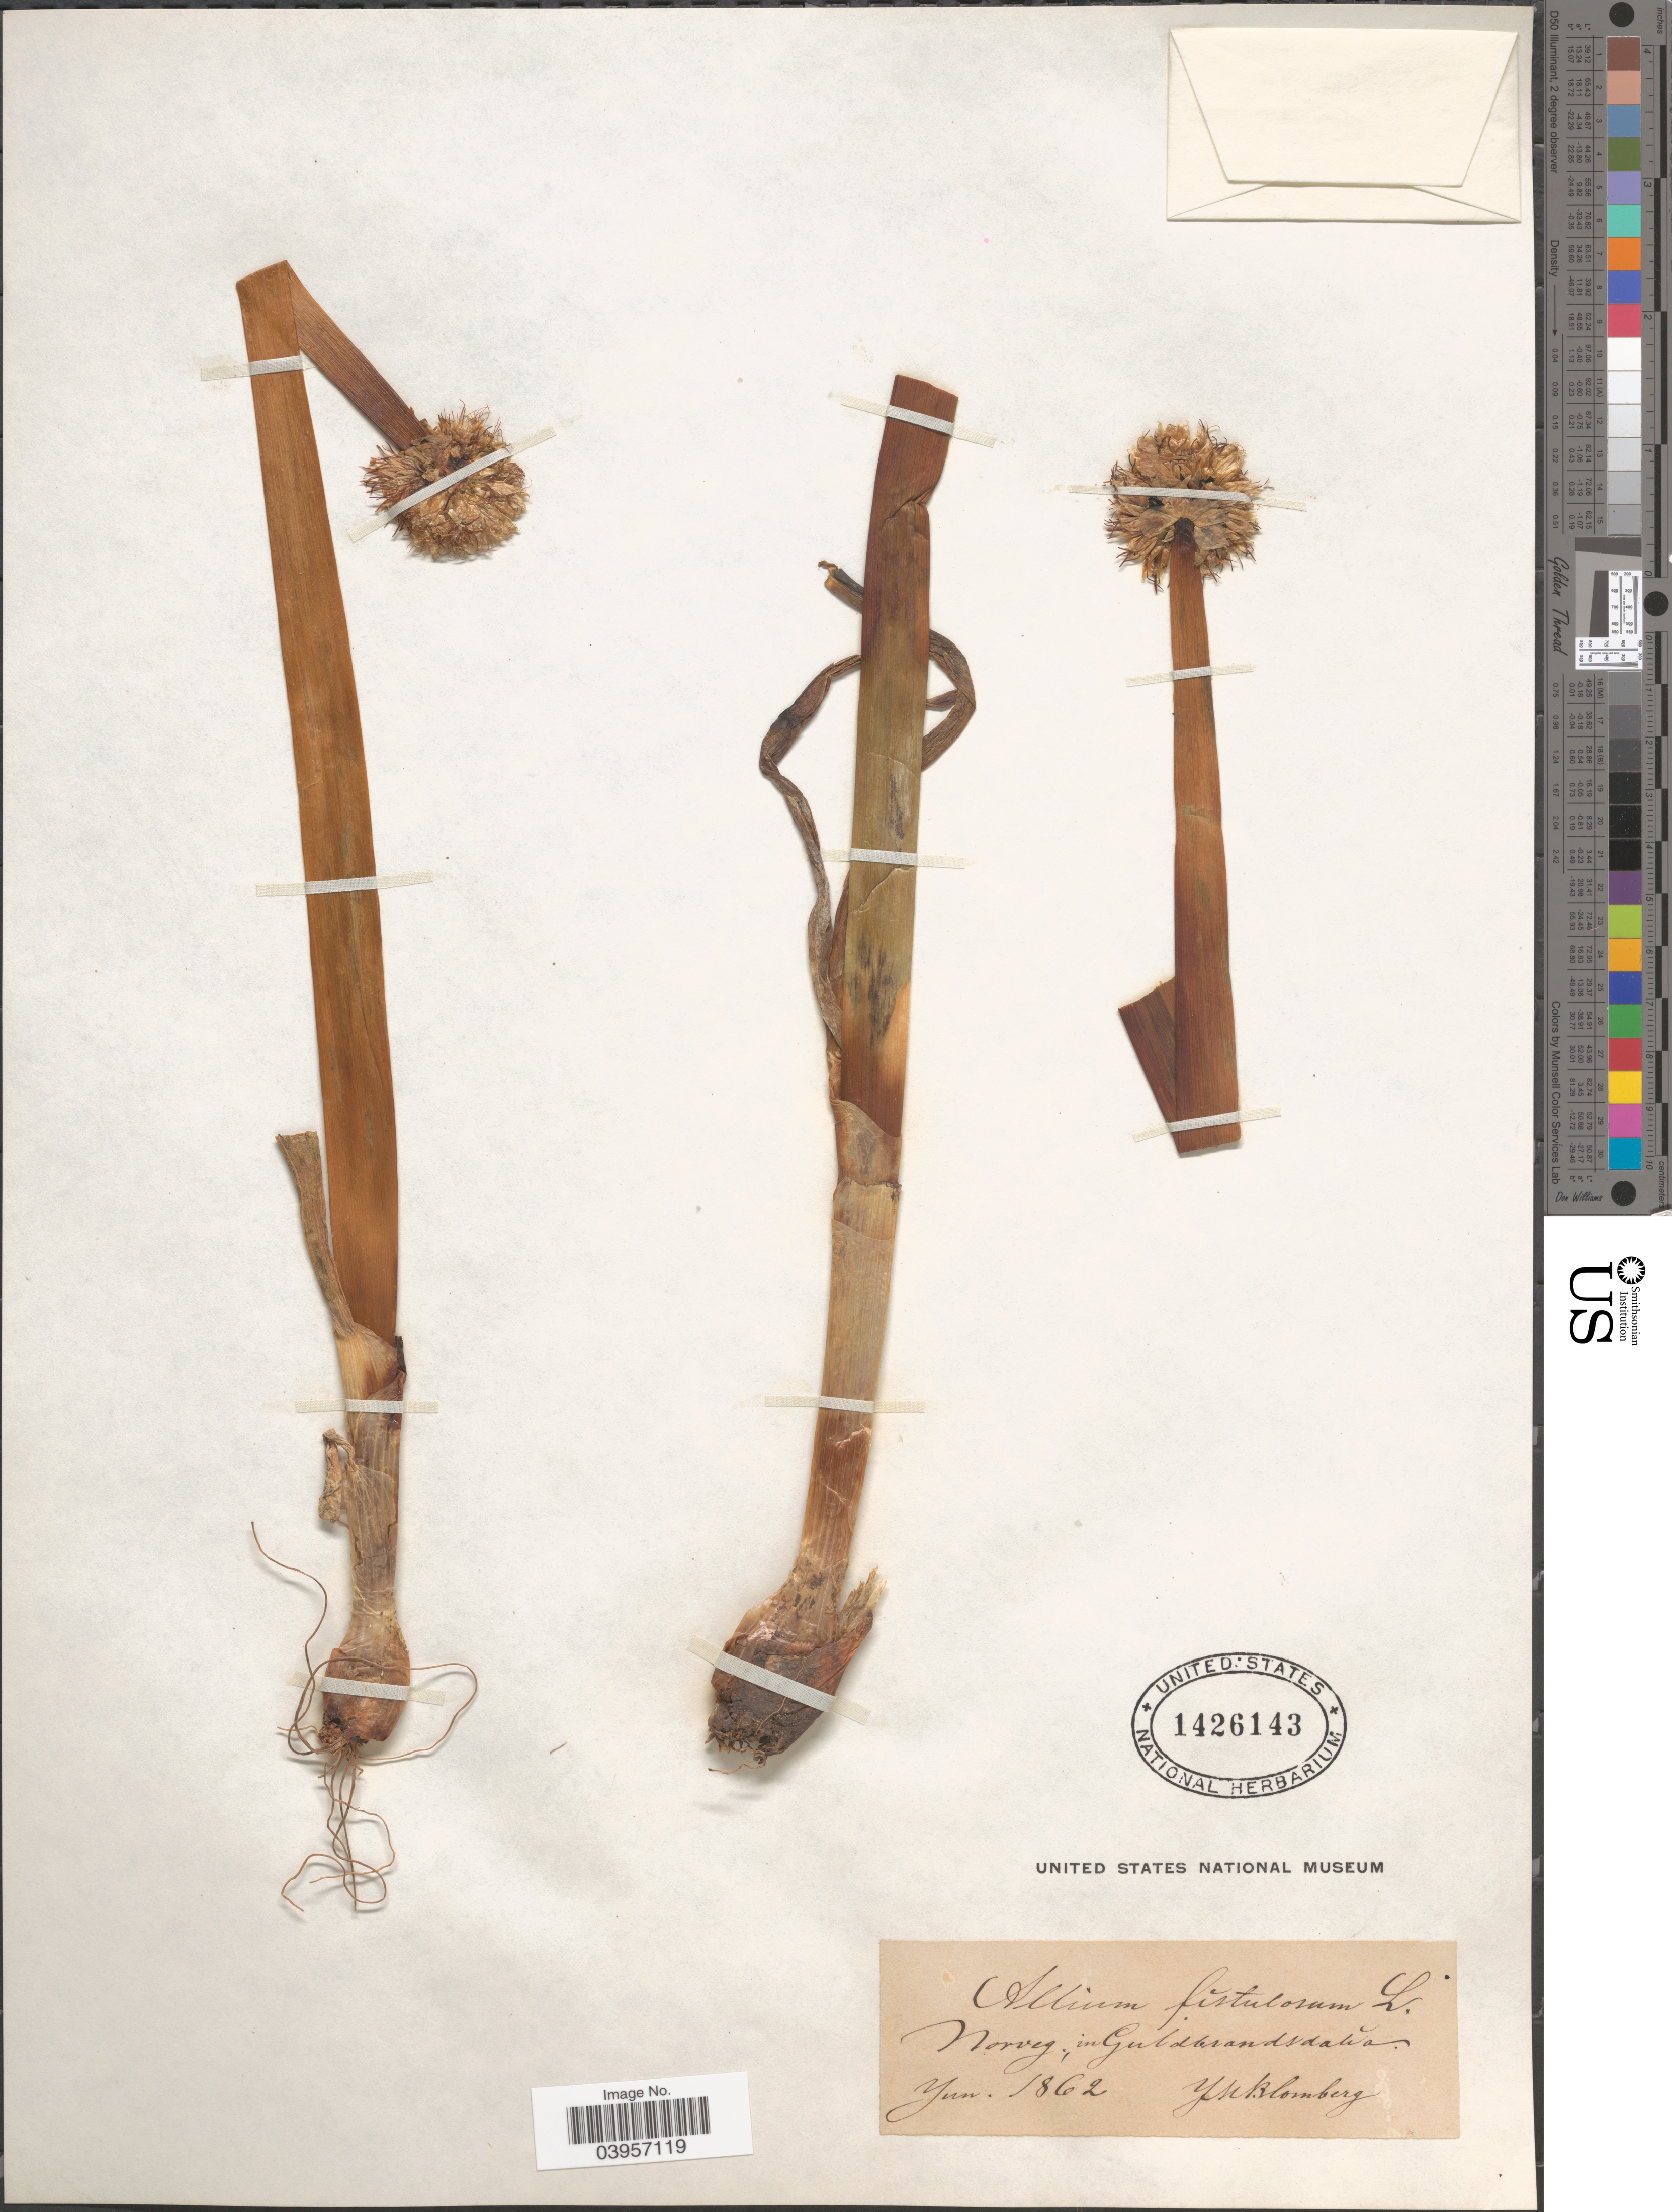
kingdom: Plantae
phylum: Tracheophyta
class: Liliopsida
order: Asparagales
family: Amaryllidaceae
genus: Allium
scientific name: Allium fistulosum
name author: L.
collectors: Y. Blomberg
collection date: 1862-06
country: Norway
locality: Norvey, in Guldbransdalia.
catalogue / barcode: US 1426143